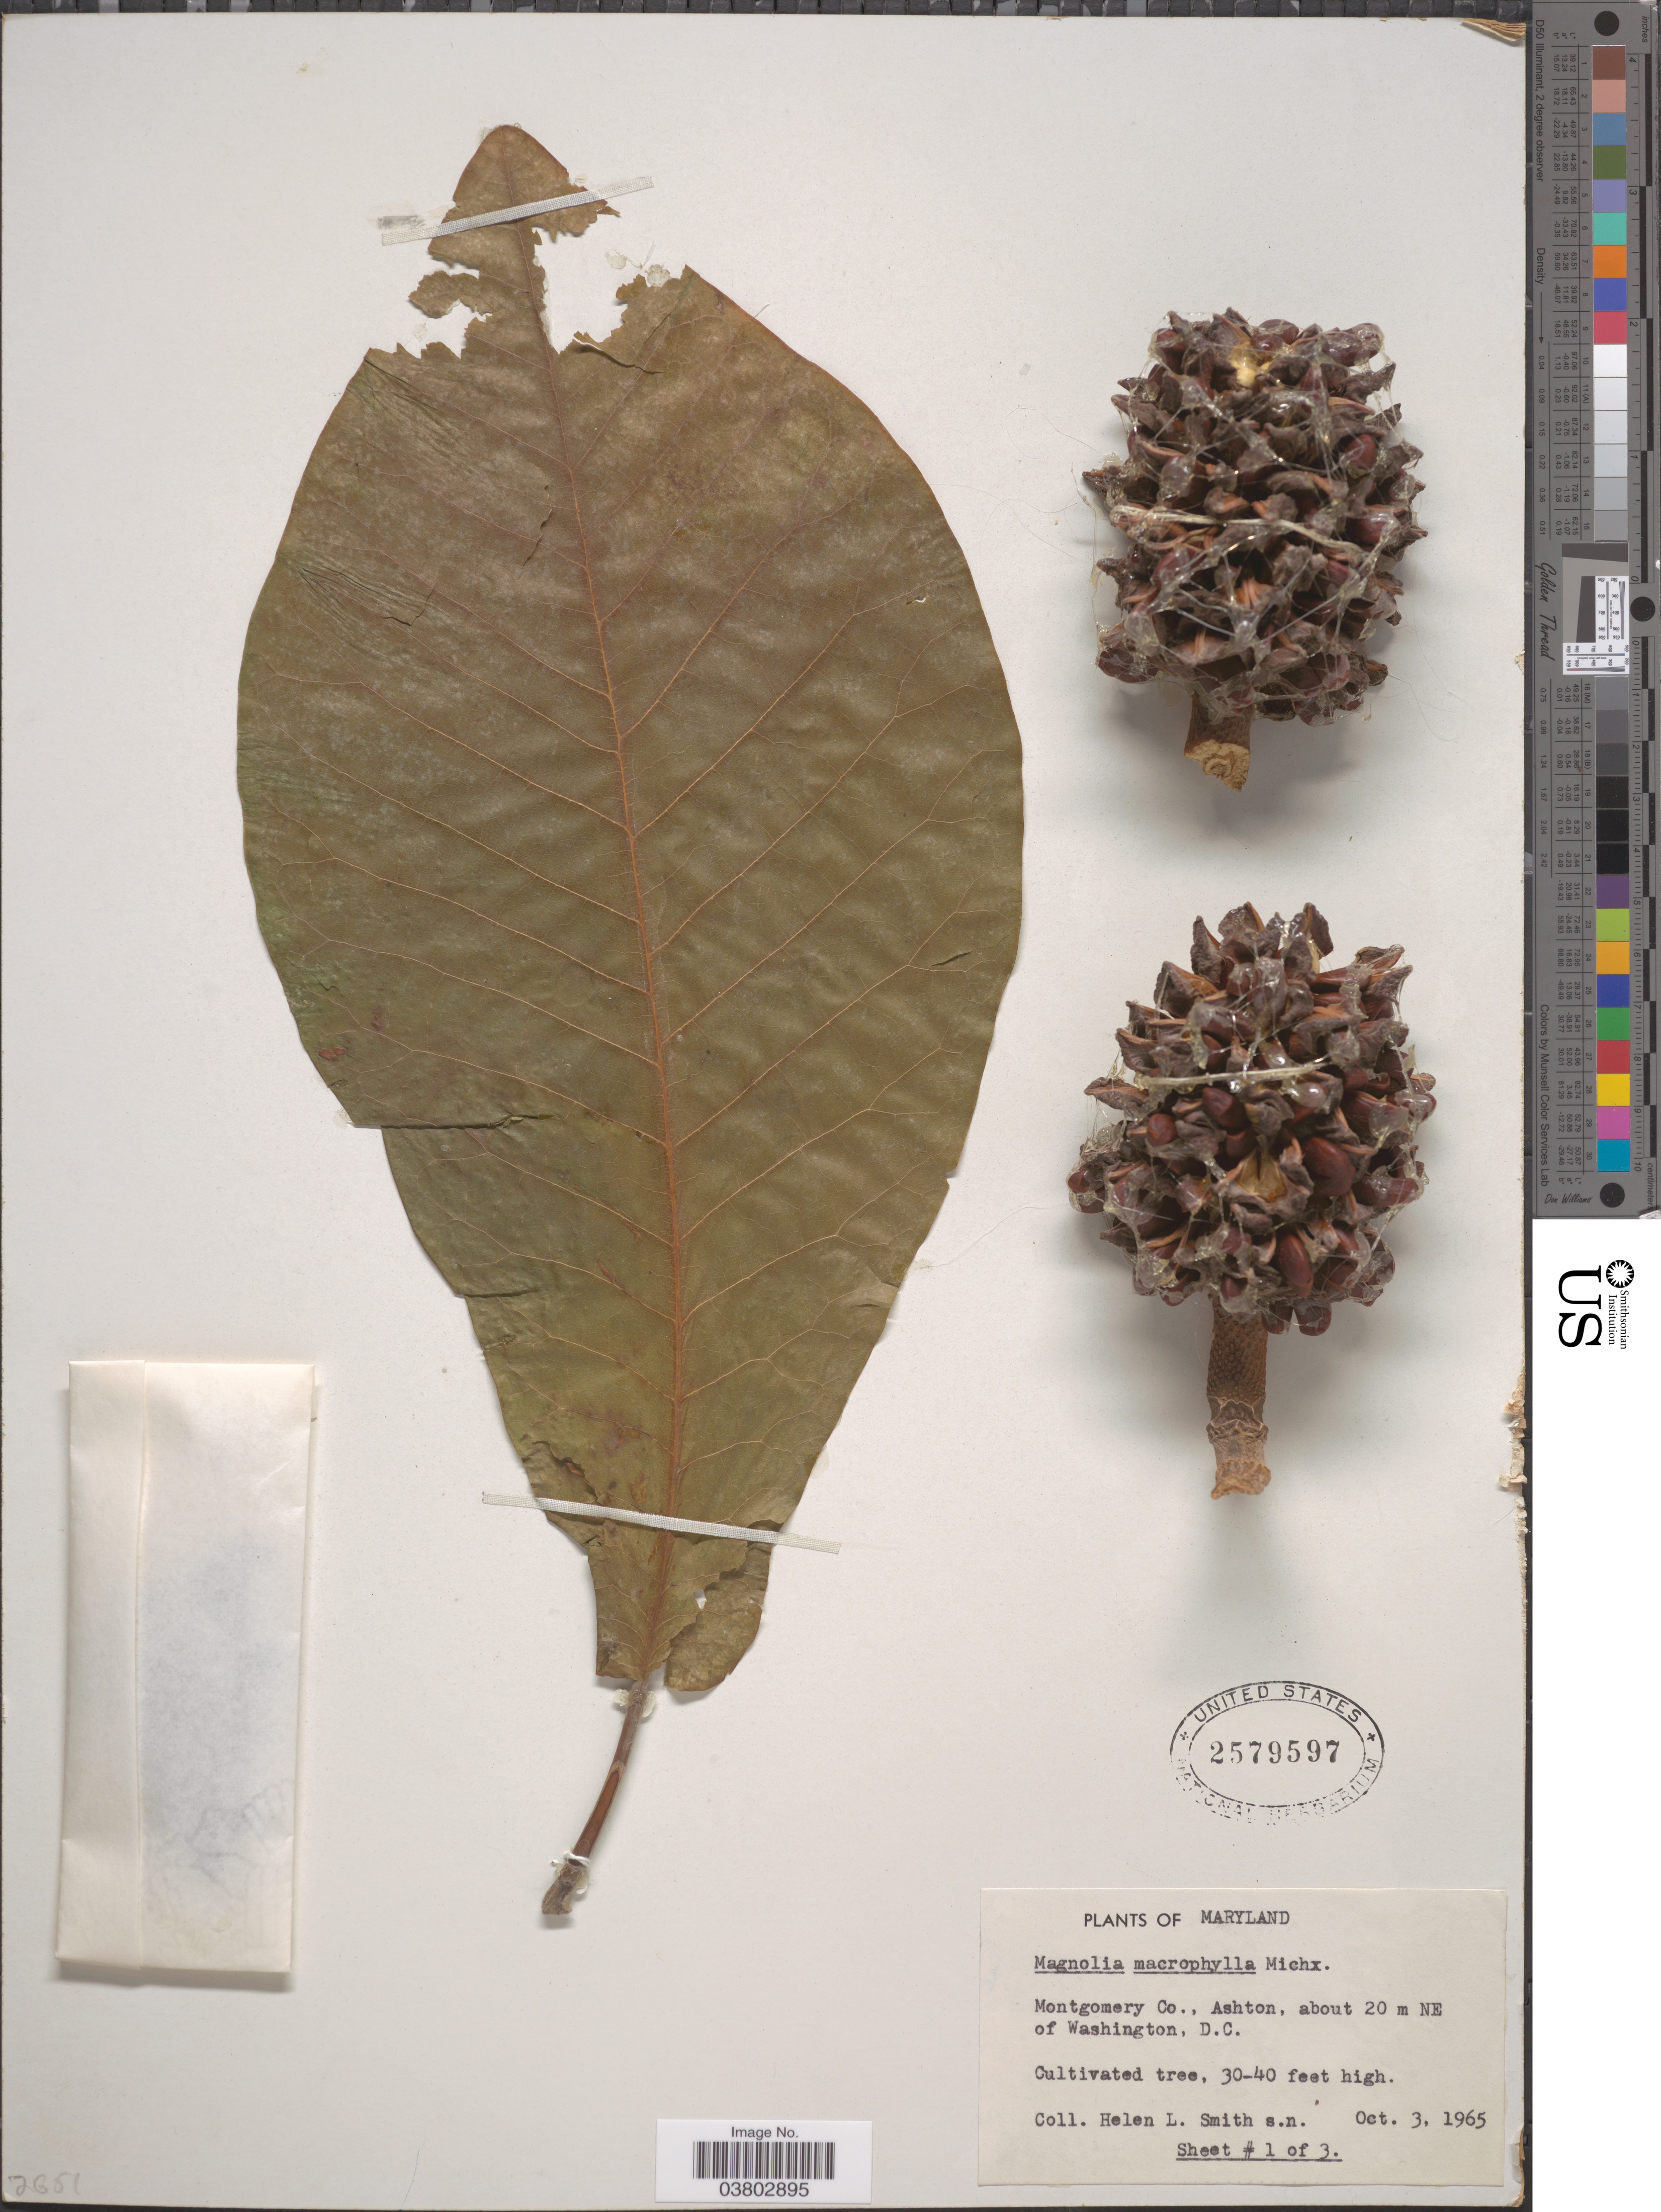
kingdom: Plantae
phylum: Tracheophyta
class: Magnoliopsida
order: Magnoliales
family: Magnoliaceae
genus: Magnolia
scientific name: Magnolia macrophylla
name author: Michx.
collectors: H. L. Smith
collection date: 1965-10-03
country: United States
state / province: Maryland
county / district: Montgomery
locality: Montgomery Co., Ashton, about 20 m NE of Washington, D.C.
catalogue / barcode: US 2579597